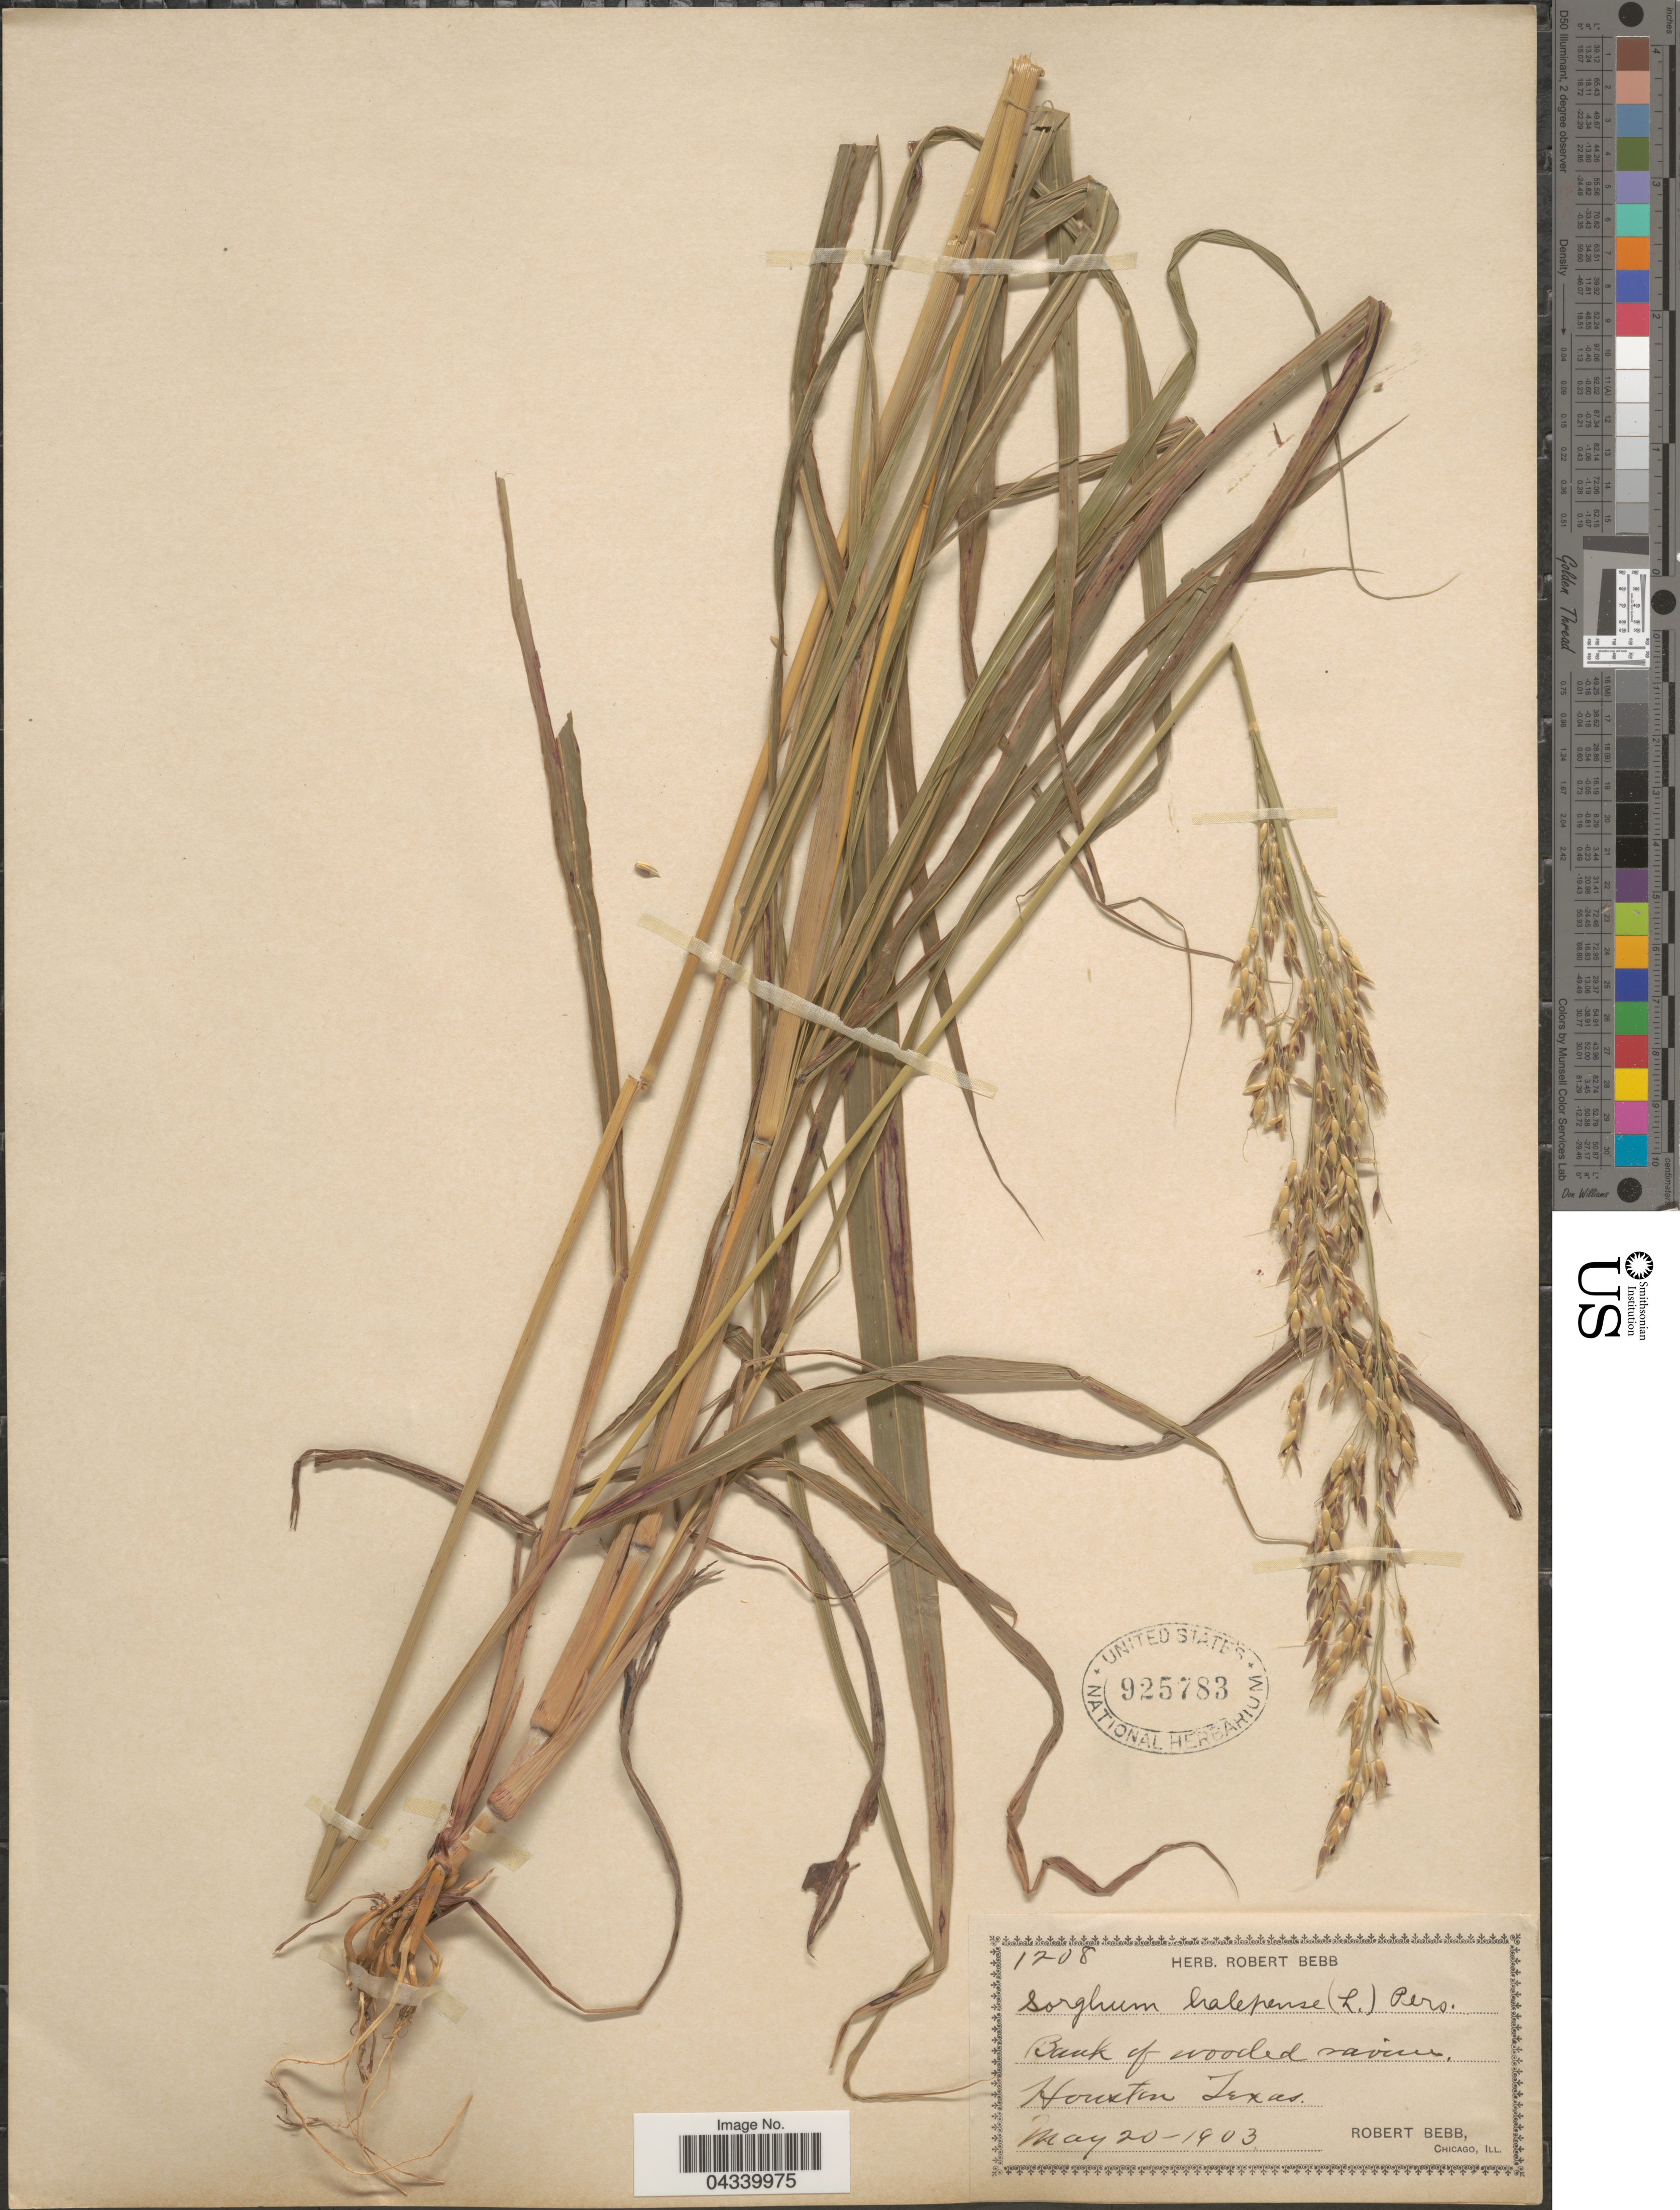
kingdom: Plantae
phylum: Tracheophyta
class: Liliopsida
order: Poales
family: Poaceae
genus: Sorghum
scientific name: Sorghum halepense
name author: (L.) Pers.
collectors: R. Bebb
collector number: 1208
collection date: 1903-05-20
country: United States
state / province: Texas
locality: Bank of wooded ravine. Houston.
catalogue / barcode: US 925783